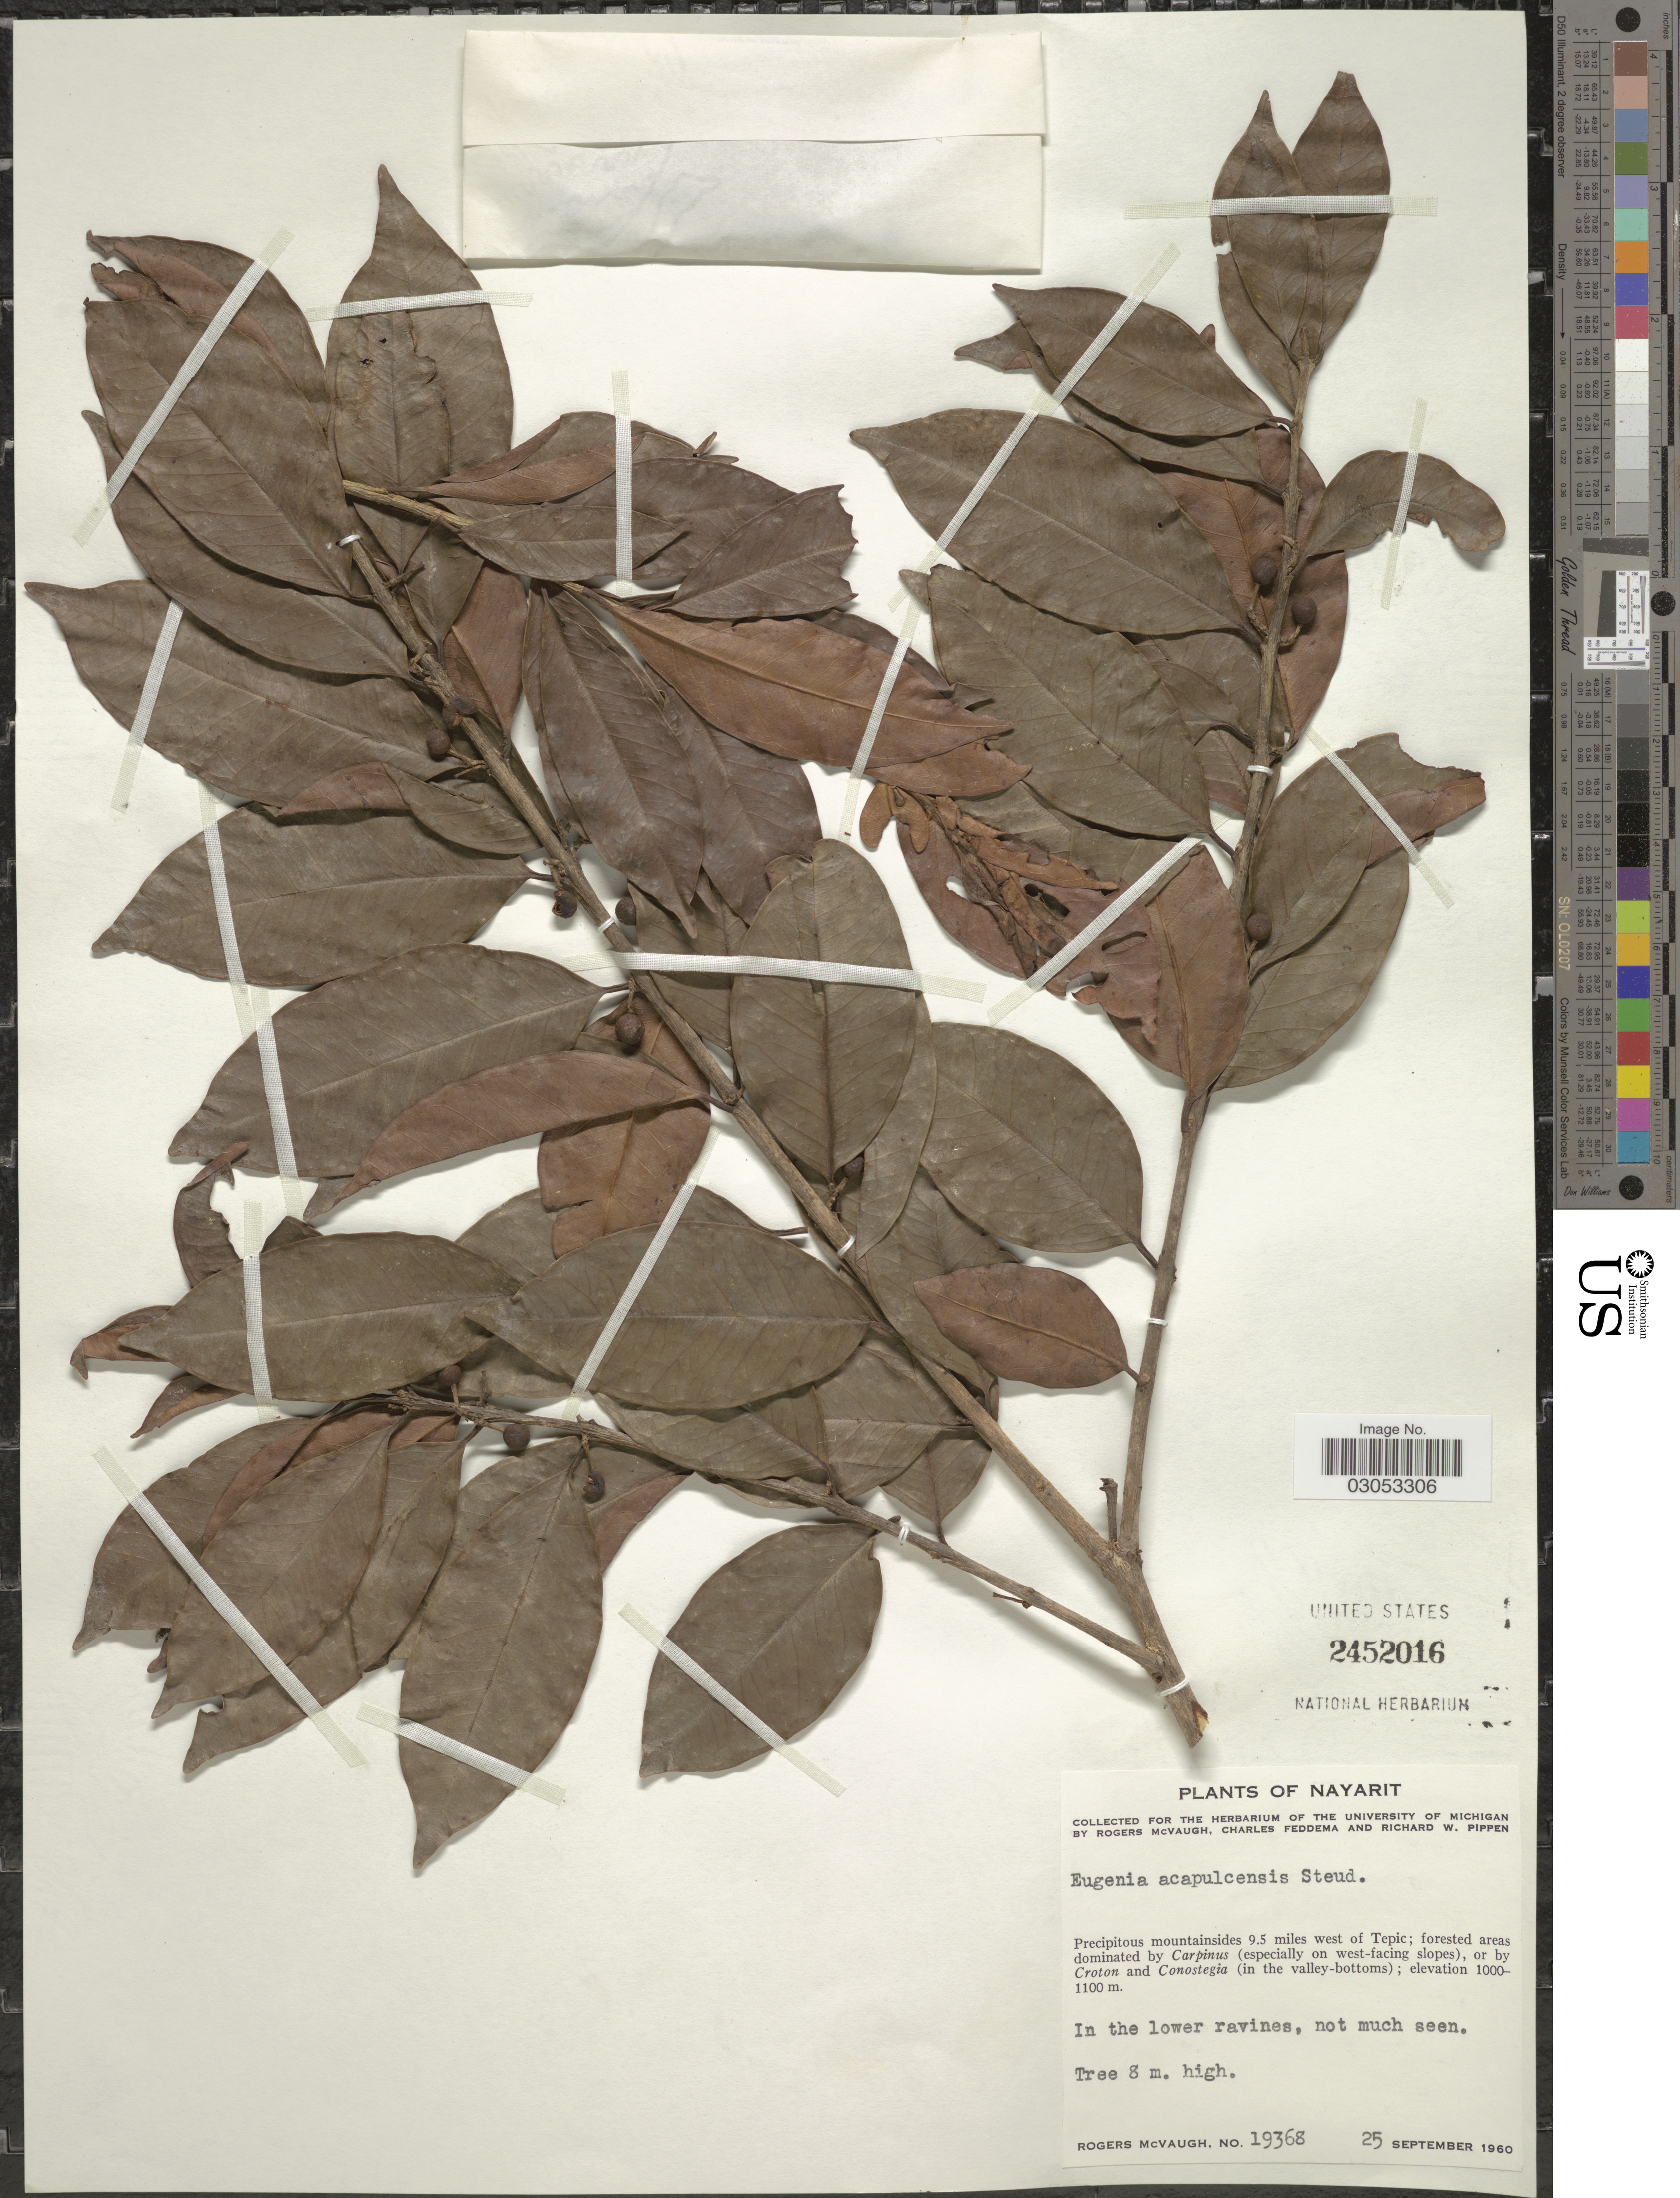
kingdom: Plantae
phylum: Tracheophyta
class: Magnoliopsida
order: Myrtales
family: Myrtaceae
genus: Eugenia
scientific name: Eugenia acapulcensis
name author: Steud.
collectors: R. McVaugh, C. Feddema & R. W. Pippen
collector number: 19368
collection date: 1960-09-25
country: Mexico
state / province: Nayarit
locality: Precipitous mountainsides 9.5 miles west of Tepic.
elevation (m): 1000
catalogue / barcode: US 2452016